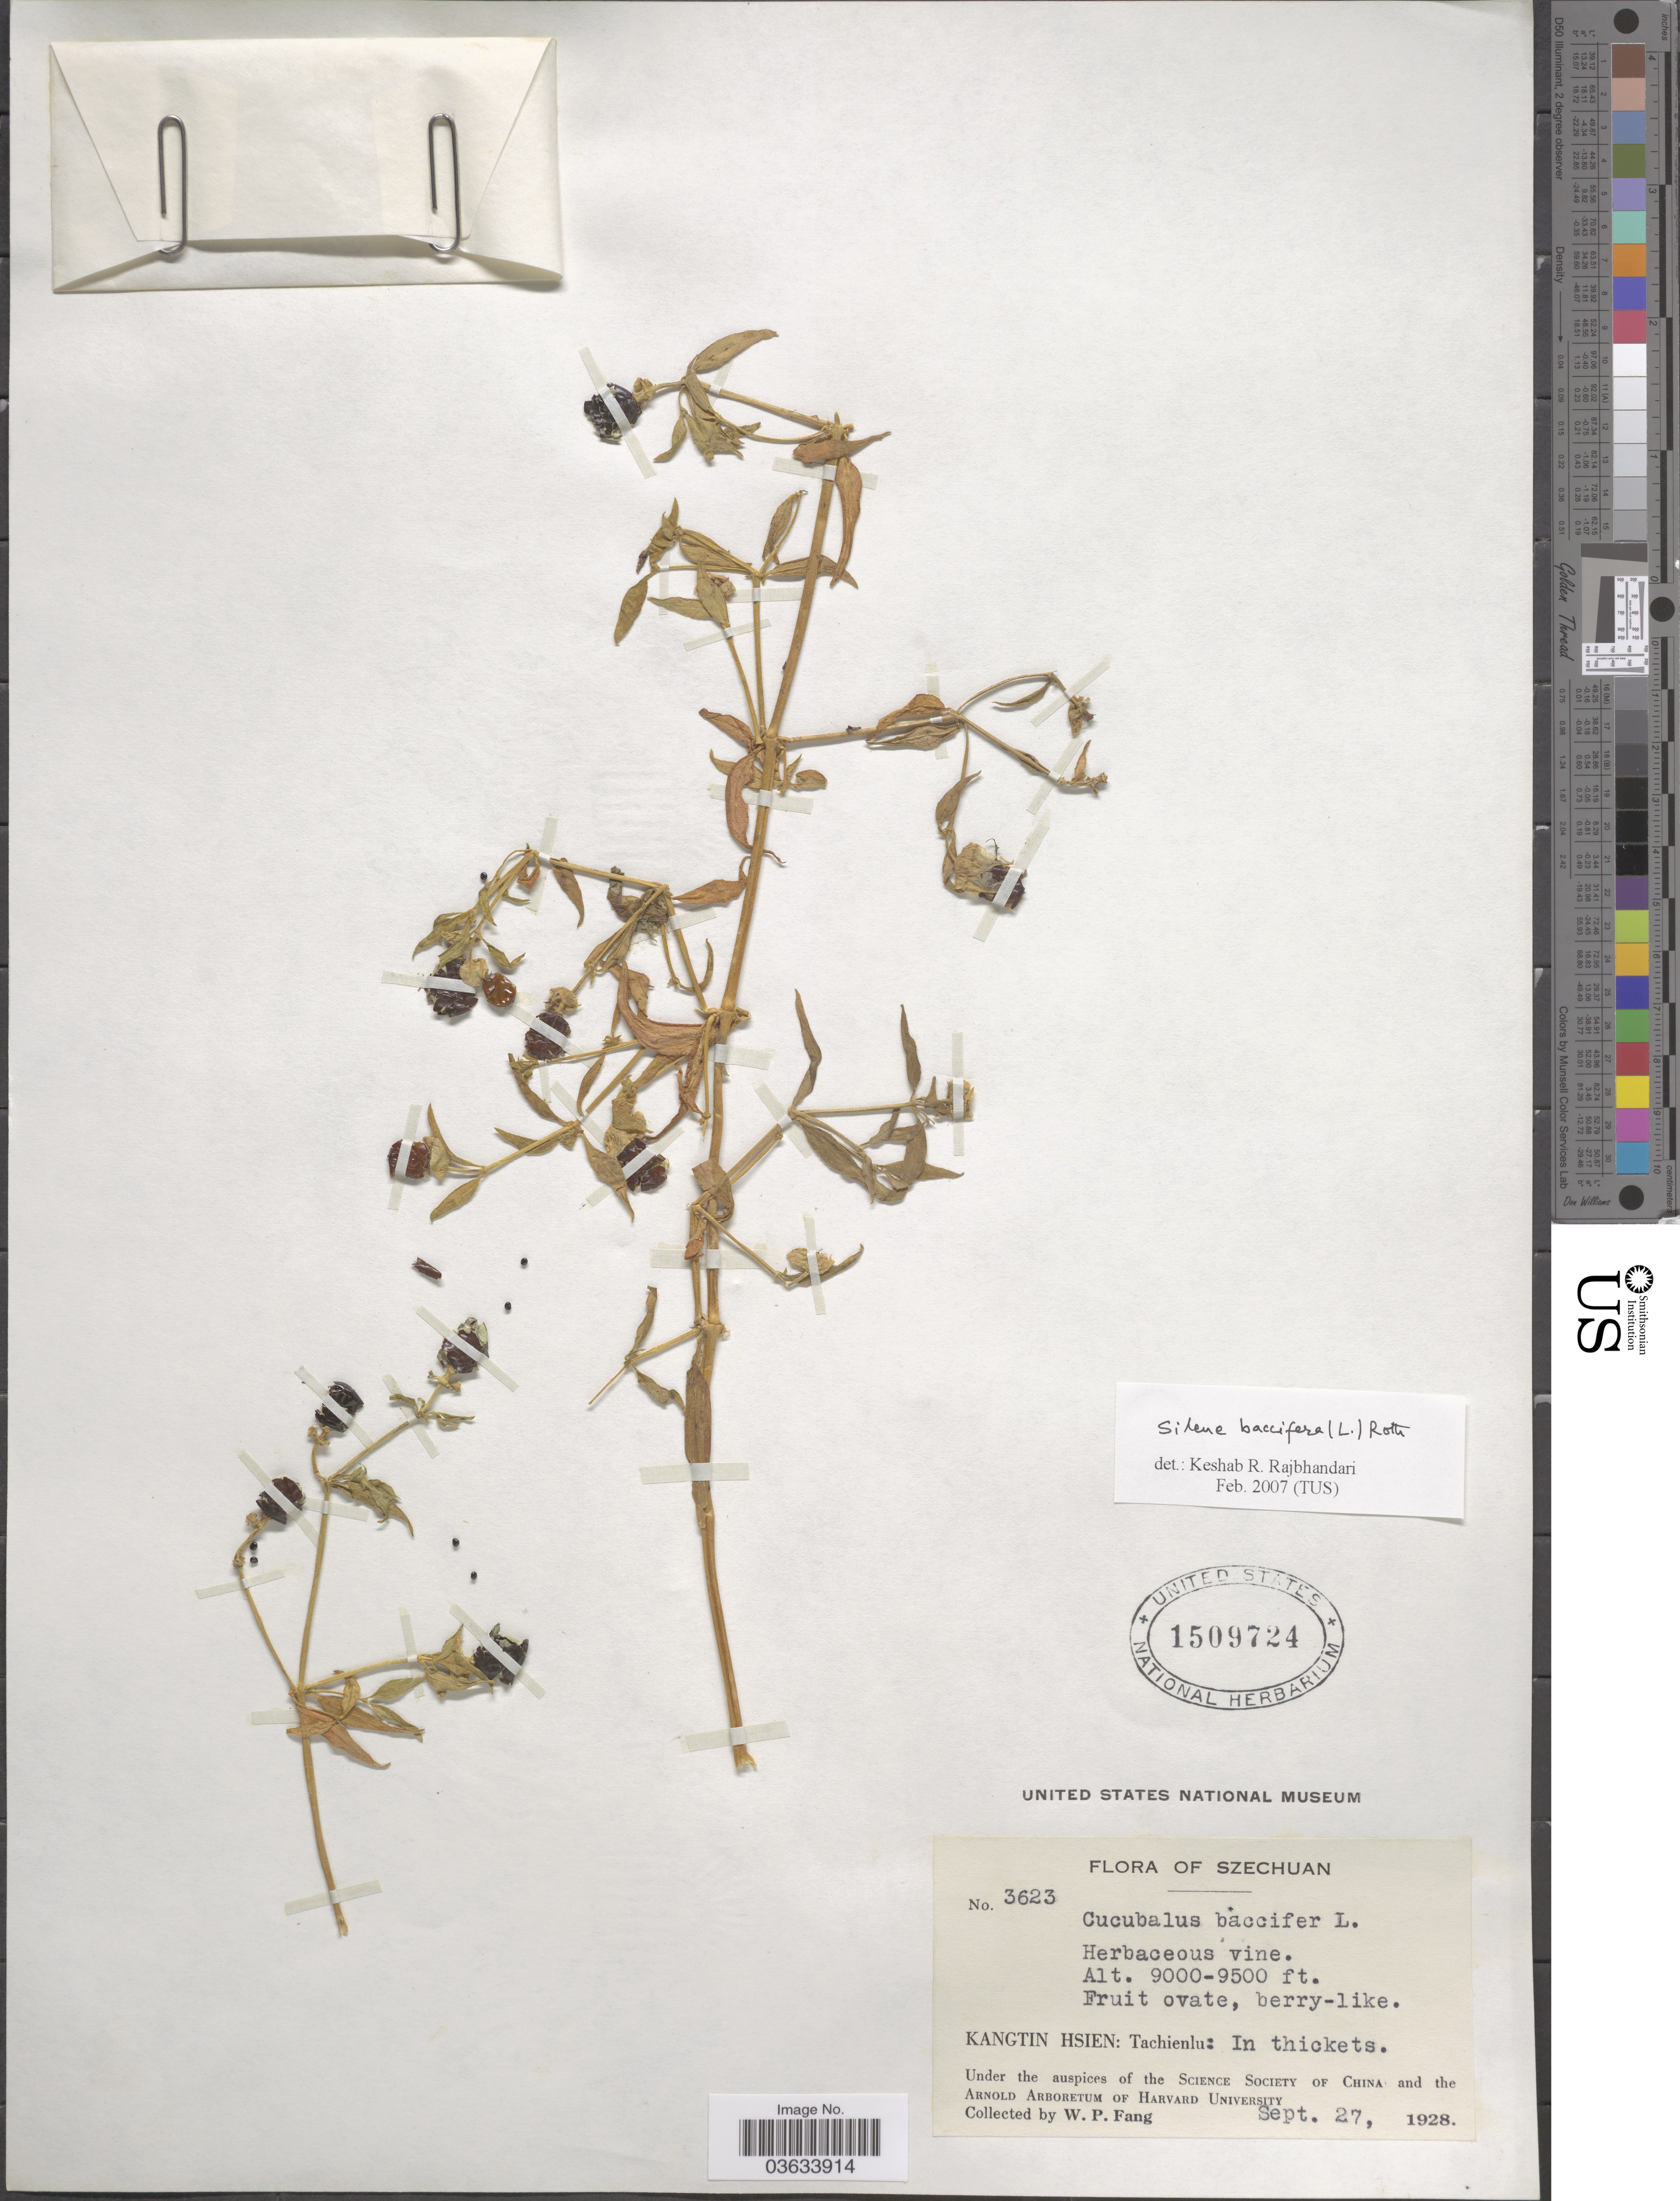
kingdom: Plantae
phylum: Tracheophyta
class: Magnoliopsida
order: Caryophyllales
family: Caryophyllaceae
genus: Silene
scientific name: Silene baccifera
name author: (L.) Durande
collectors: W. P. Fang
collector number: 3623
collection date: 1928-09-27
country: China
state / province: Sichuan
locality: Szechuan. Kangtin Hsien: Tachienlu.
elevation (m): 2743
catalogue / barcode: US 1509724